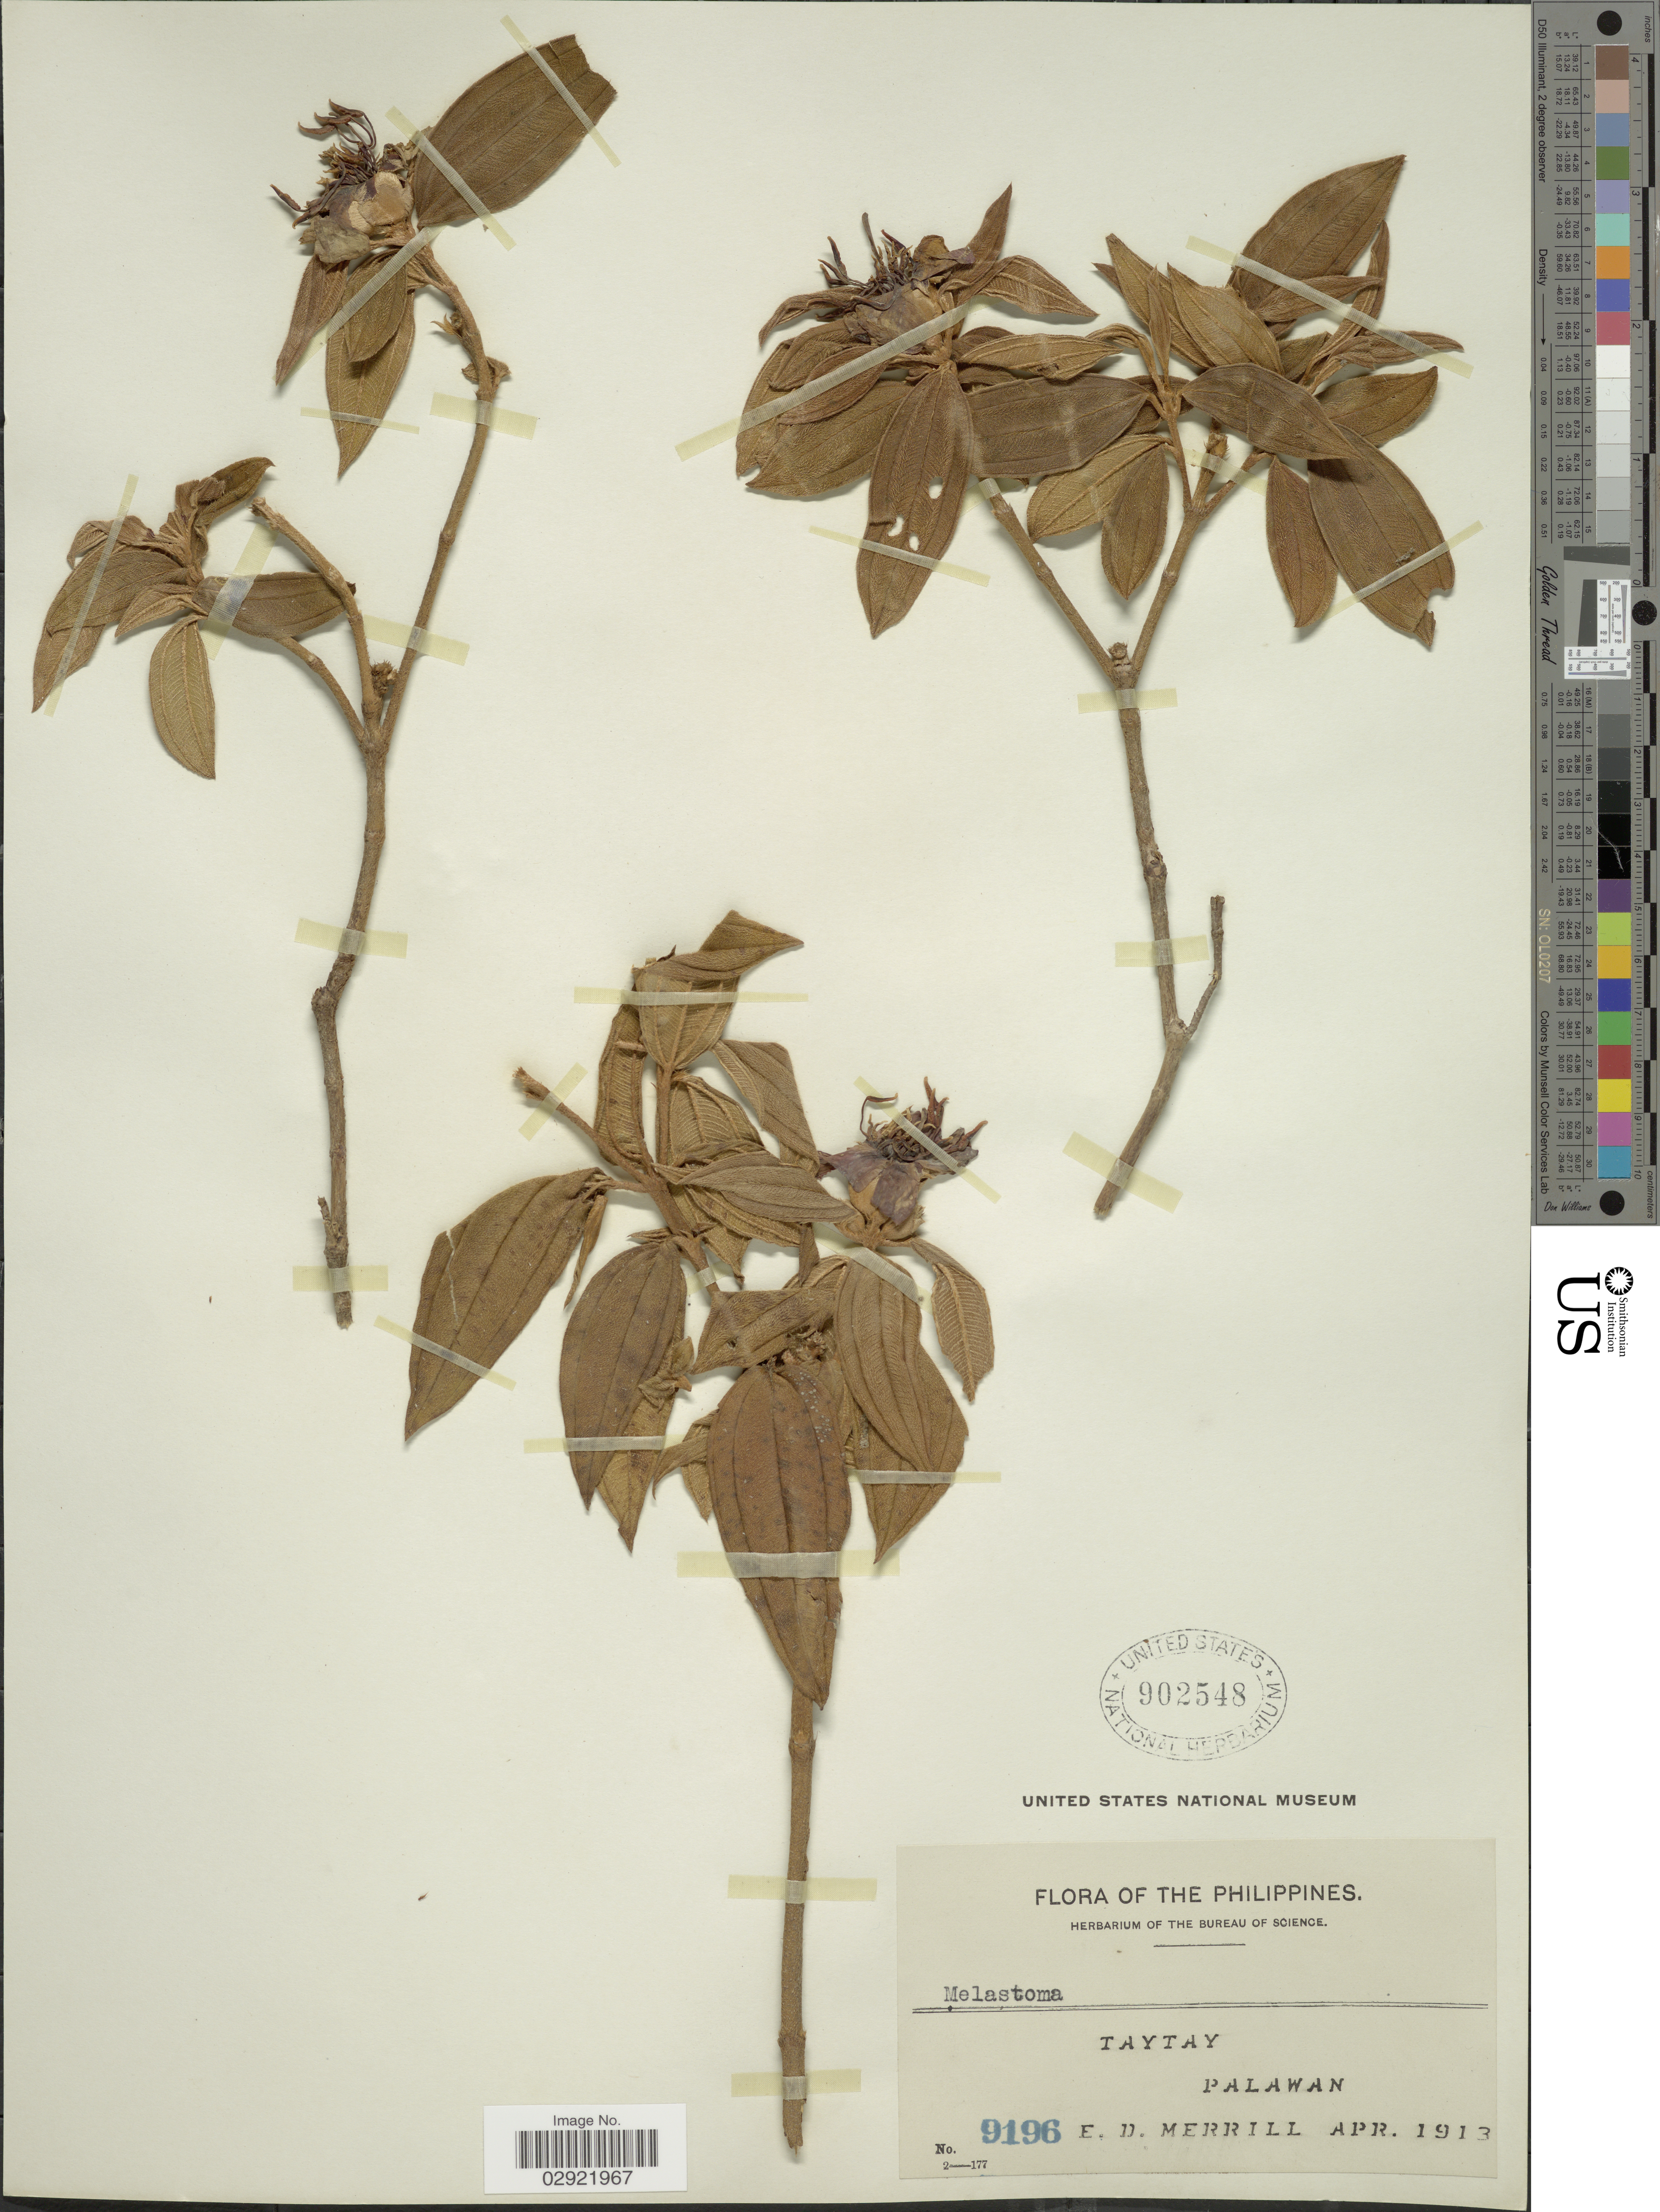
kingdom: Plantae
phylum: Tracheophyta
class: Magnoliopsida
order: Myrtales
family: Melastomataceae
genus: Melastoma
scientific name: Melastoma sp.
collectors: E. D. Merrill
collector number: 9196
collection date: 1913-04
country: Philippines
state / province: Mimaropa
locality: Taytay, Palawan.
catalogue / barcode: US 902548